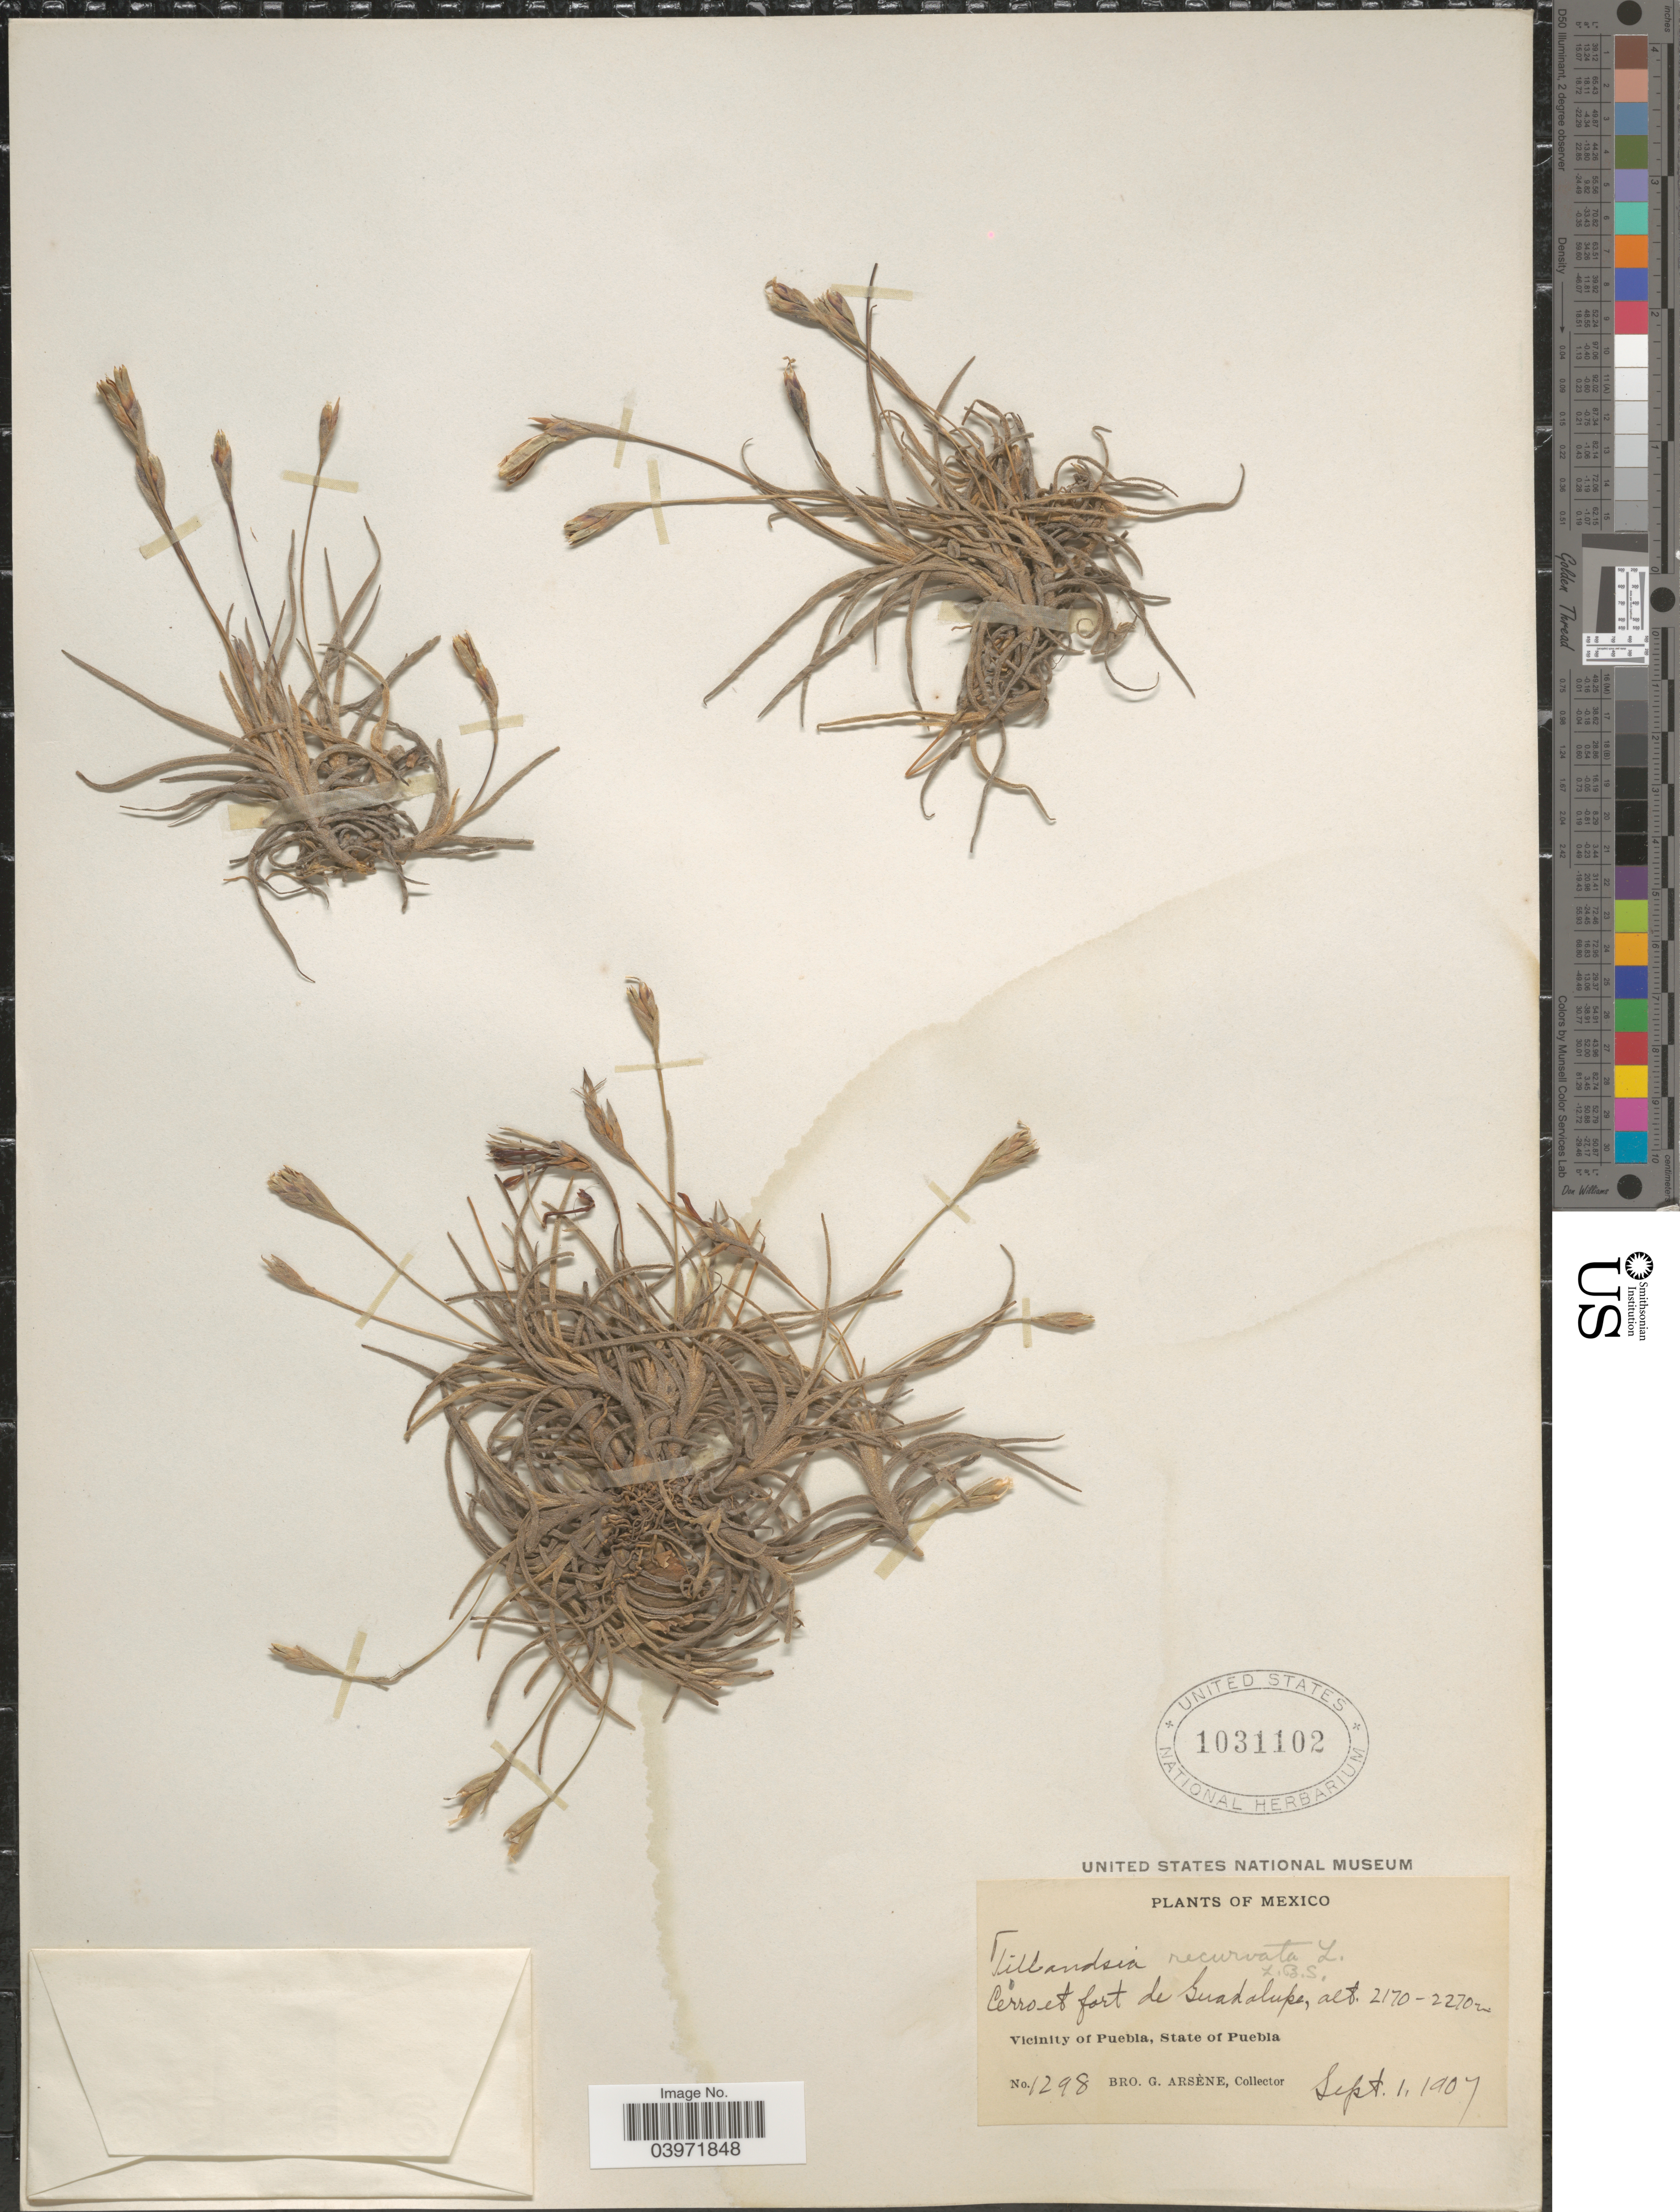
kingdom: Plantae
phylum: Tracheophyta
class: Liliopsida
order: Poales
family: Bromeliaceae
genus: Tillandsia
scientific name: Tillandsia recurvata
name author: L.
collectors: Bro. G. Arsène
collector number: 1298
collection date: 1907-09-01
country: Mexico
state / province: Puebla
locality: Cerro et fort de Guadalupe. Vicinity of Puebla.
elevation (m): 2170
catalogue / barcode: US 1031102